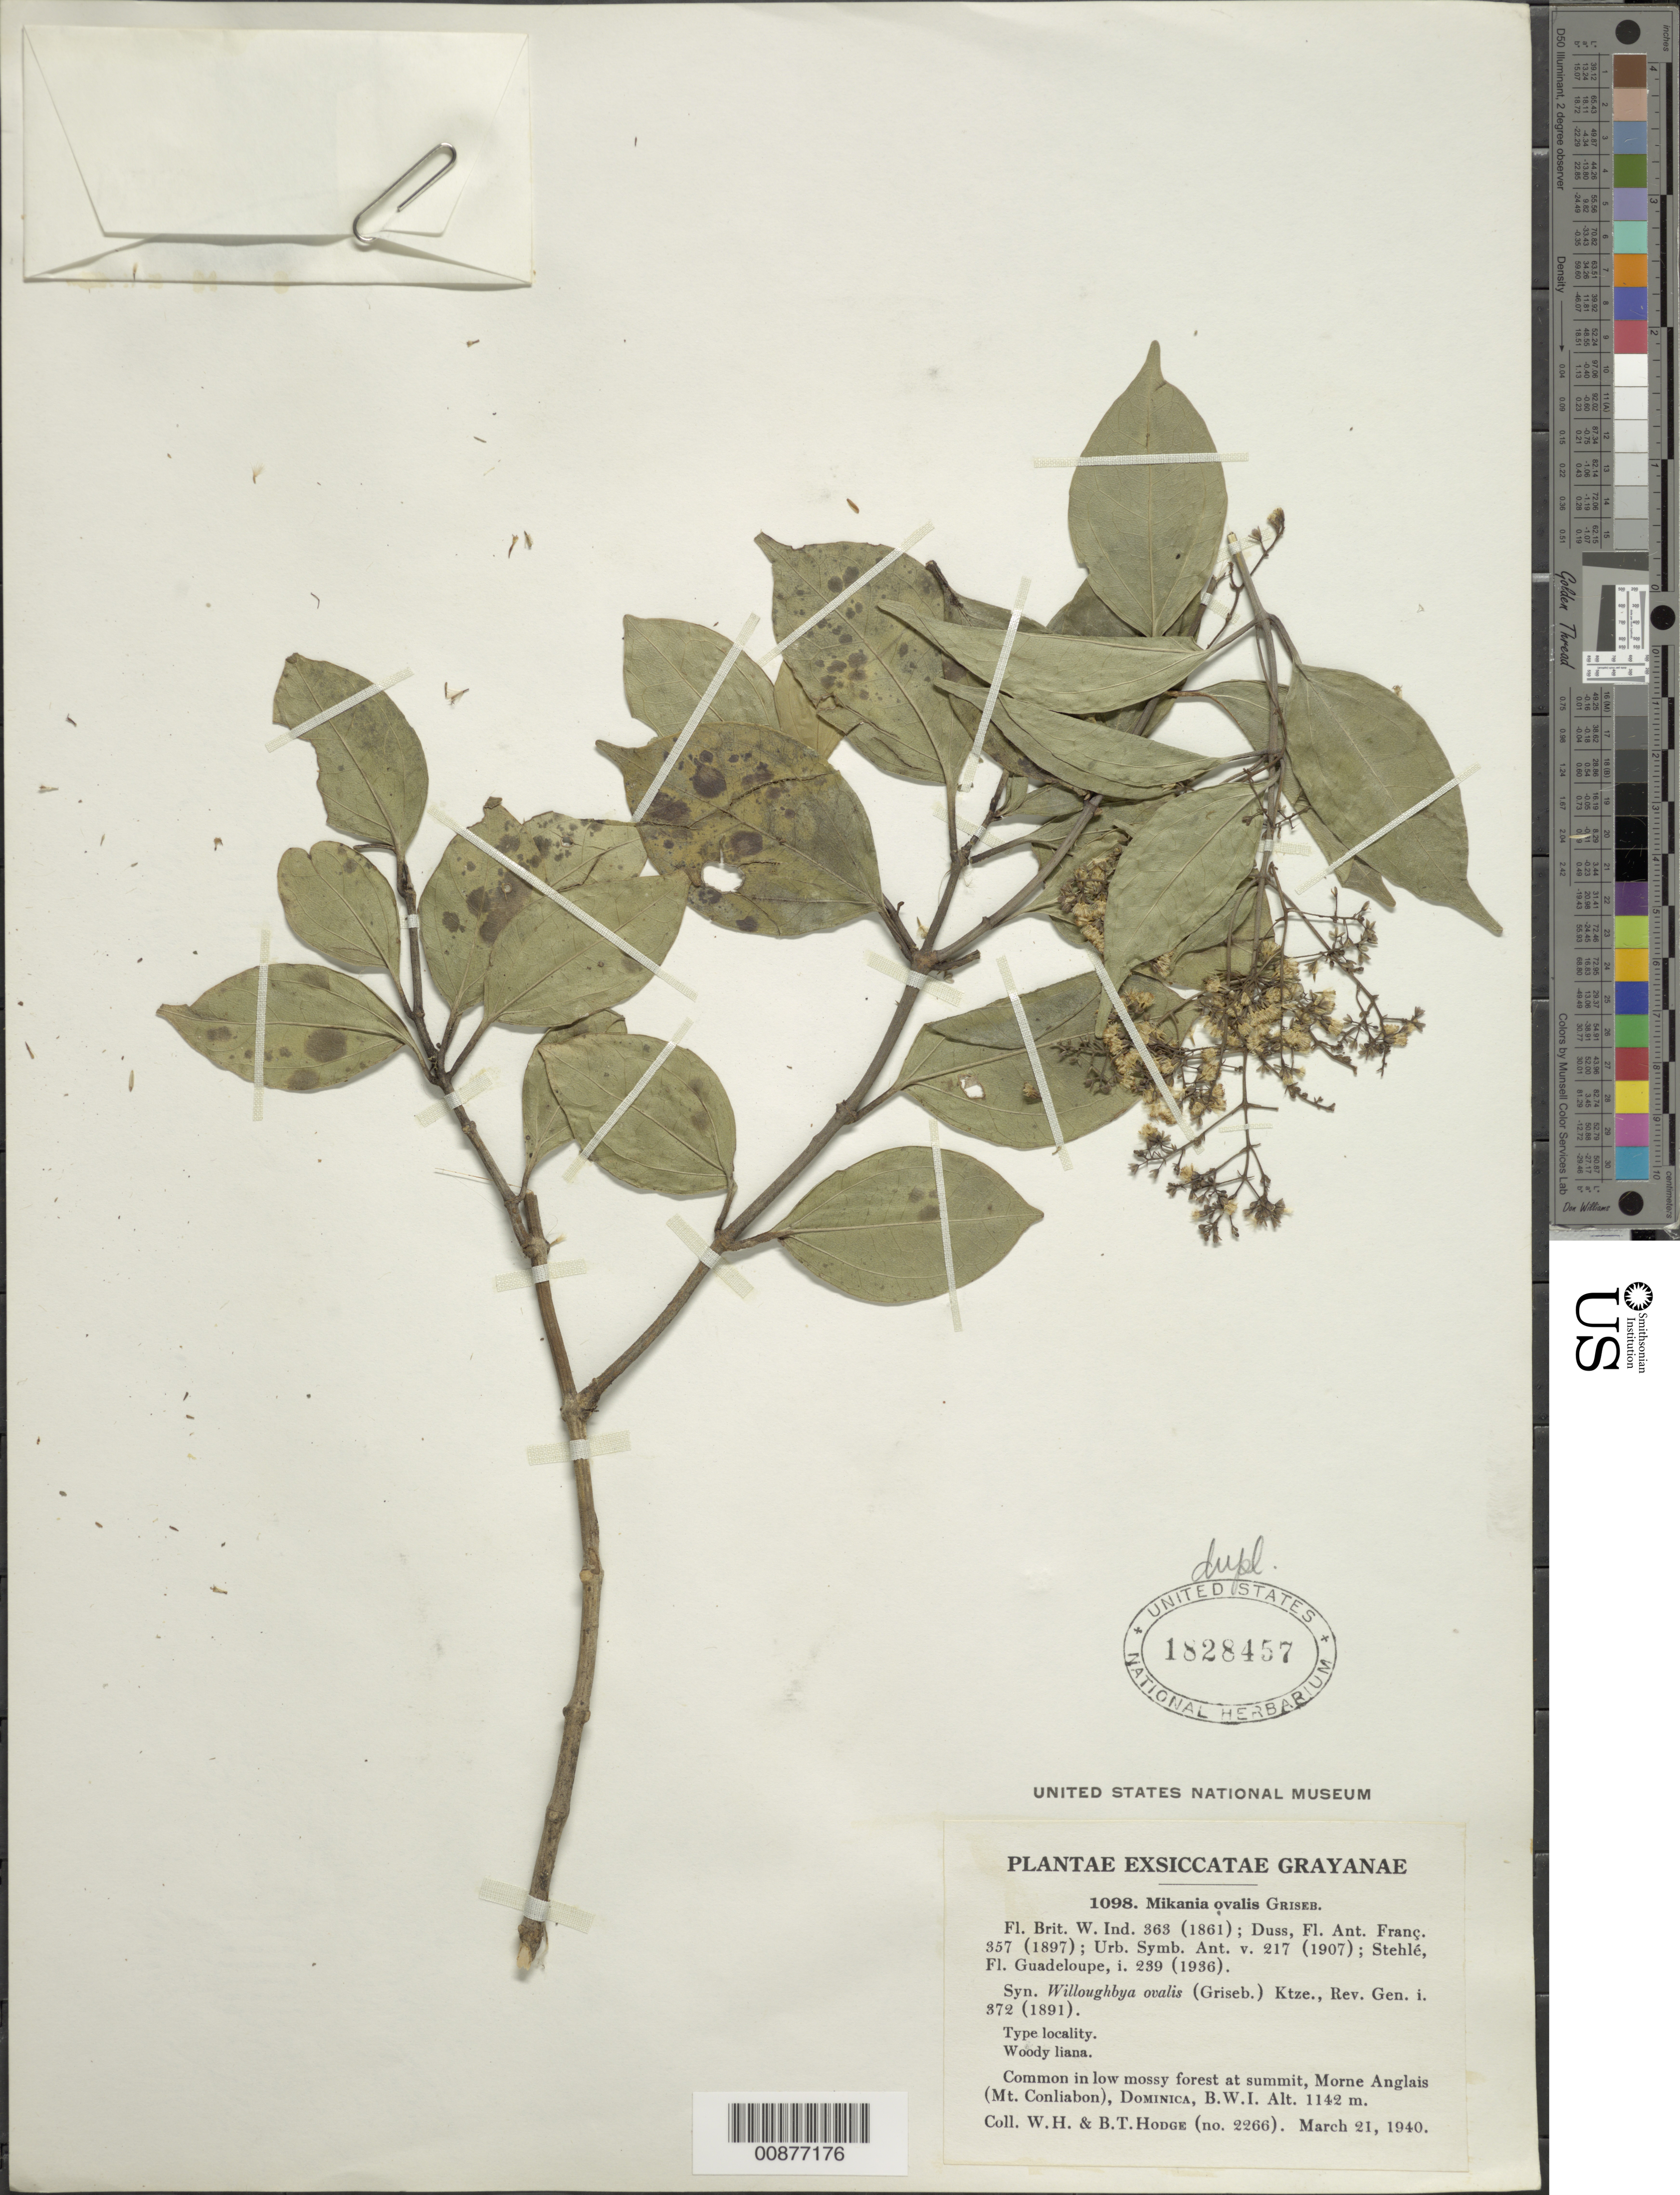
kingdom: Plantae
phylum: Tracheophyta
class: Magnoliopsida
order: Asterales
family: Asteraceae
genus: Mikania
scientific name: Mikania ovalis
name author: Griseb.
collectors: W. Hodge & B. Hodge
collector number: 2266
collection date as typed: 21 Mar 1940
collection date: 1940-03-21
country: Dominica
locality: Summit Morne Anglais (Mt. Conliabon)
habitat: Mossy forest at summit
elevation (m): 1142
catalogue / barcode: US 1828457